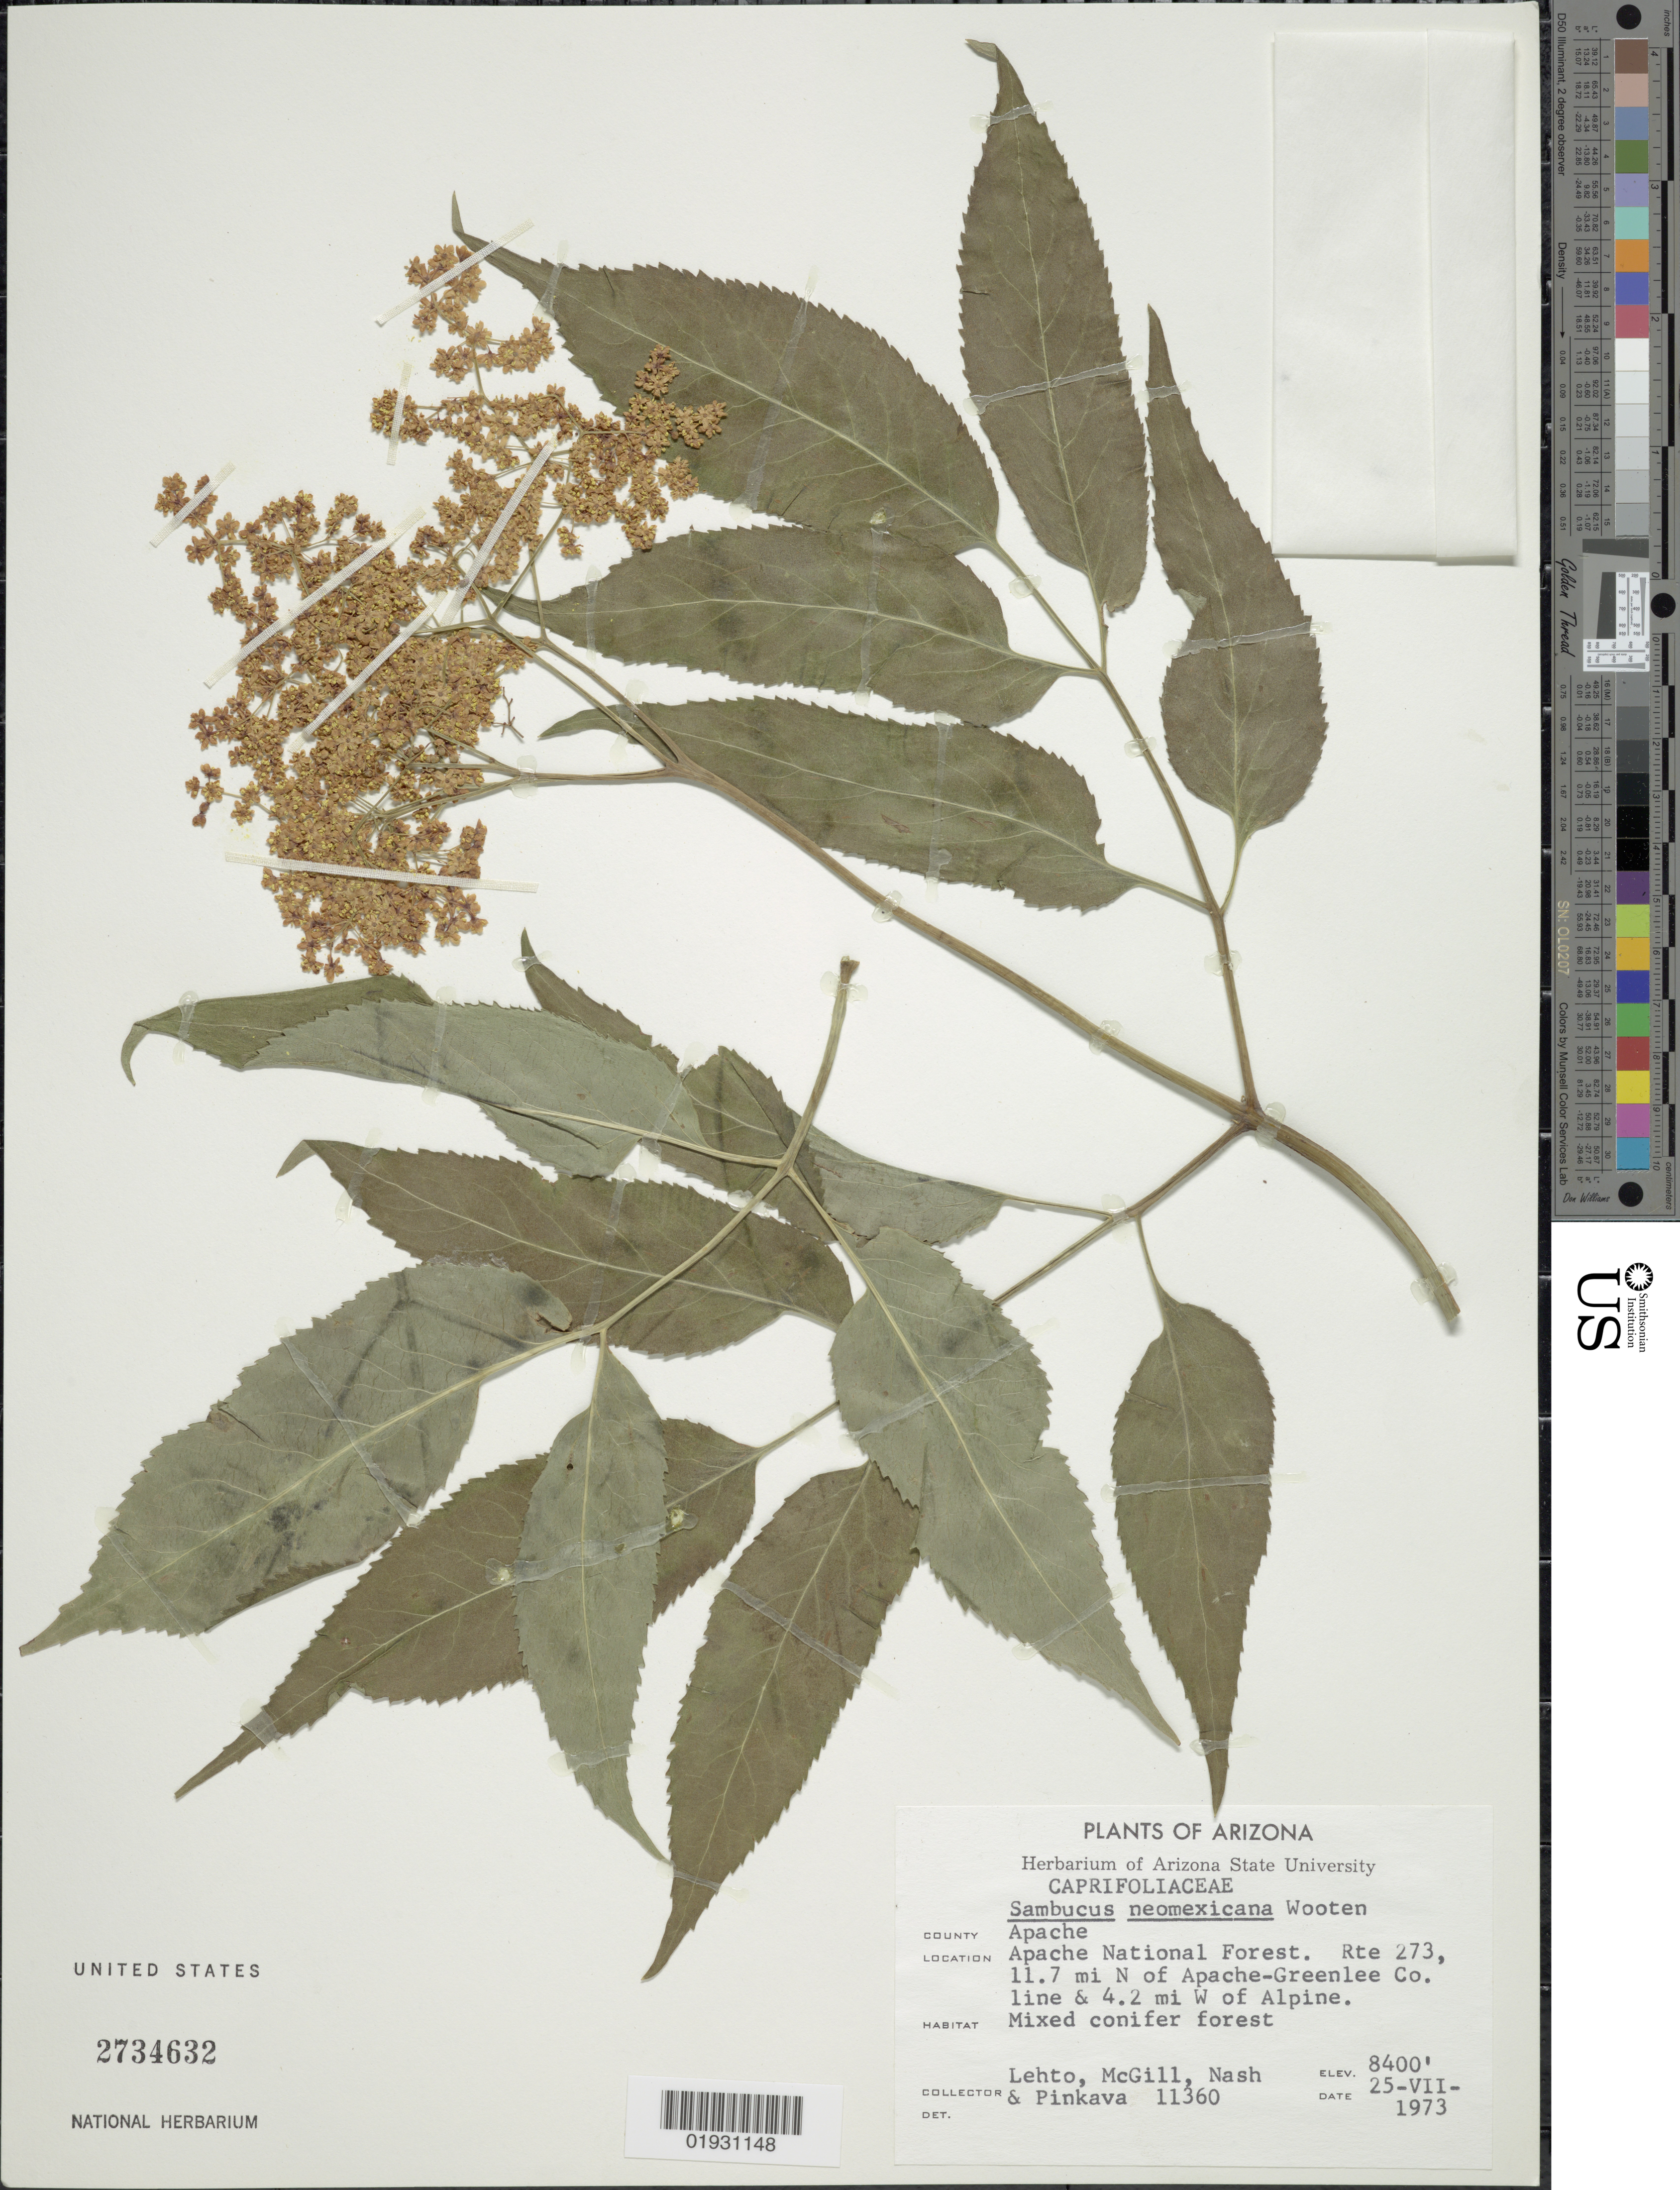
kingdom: Plantae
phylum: Tracheophyta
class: Magnoliopsida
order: Dipsacales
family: Viburnaceae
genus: Sambucus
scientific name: Sambucus neo-mexicana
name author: Wooton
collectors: -. Lehto, -. McGill, -- Nash & -. Pinkava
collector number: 11360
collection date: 1973-07-25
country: United States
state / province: Arizona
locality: County Apache. Apache National Forest. Rte 273, 11.7 mi N of Apache-Greenlee Co. line & 4.2 mi W of Alpine.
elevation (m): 2560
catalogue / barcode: US 2734632